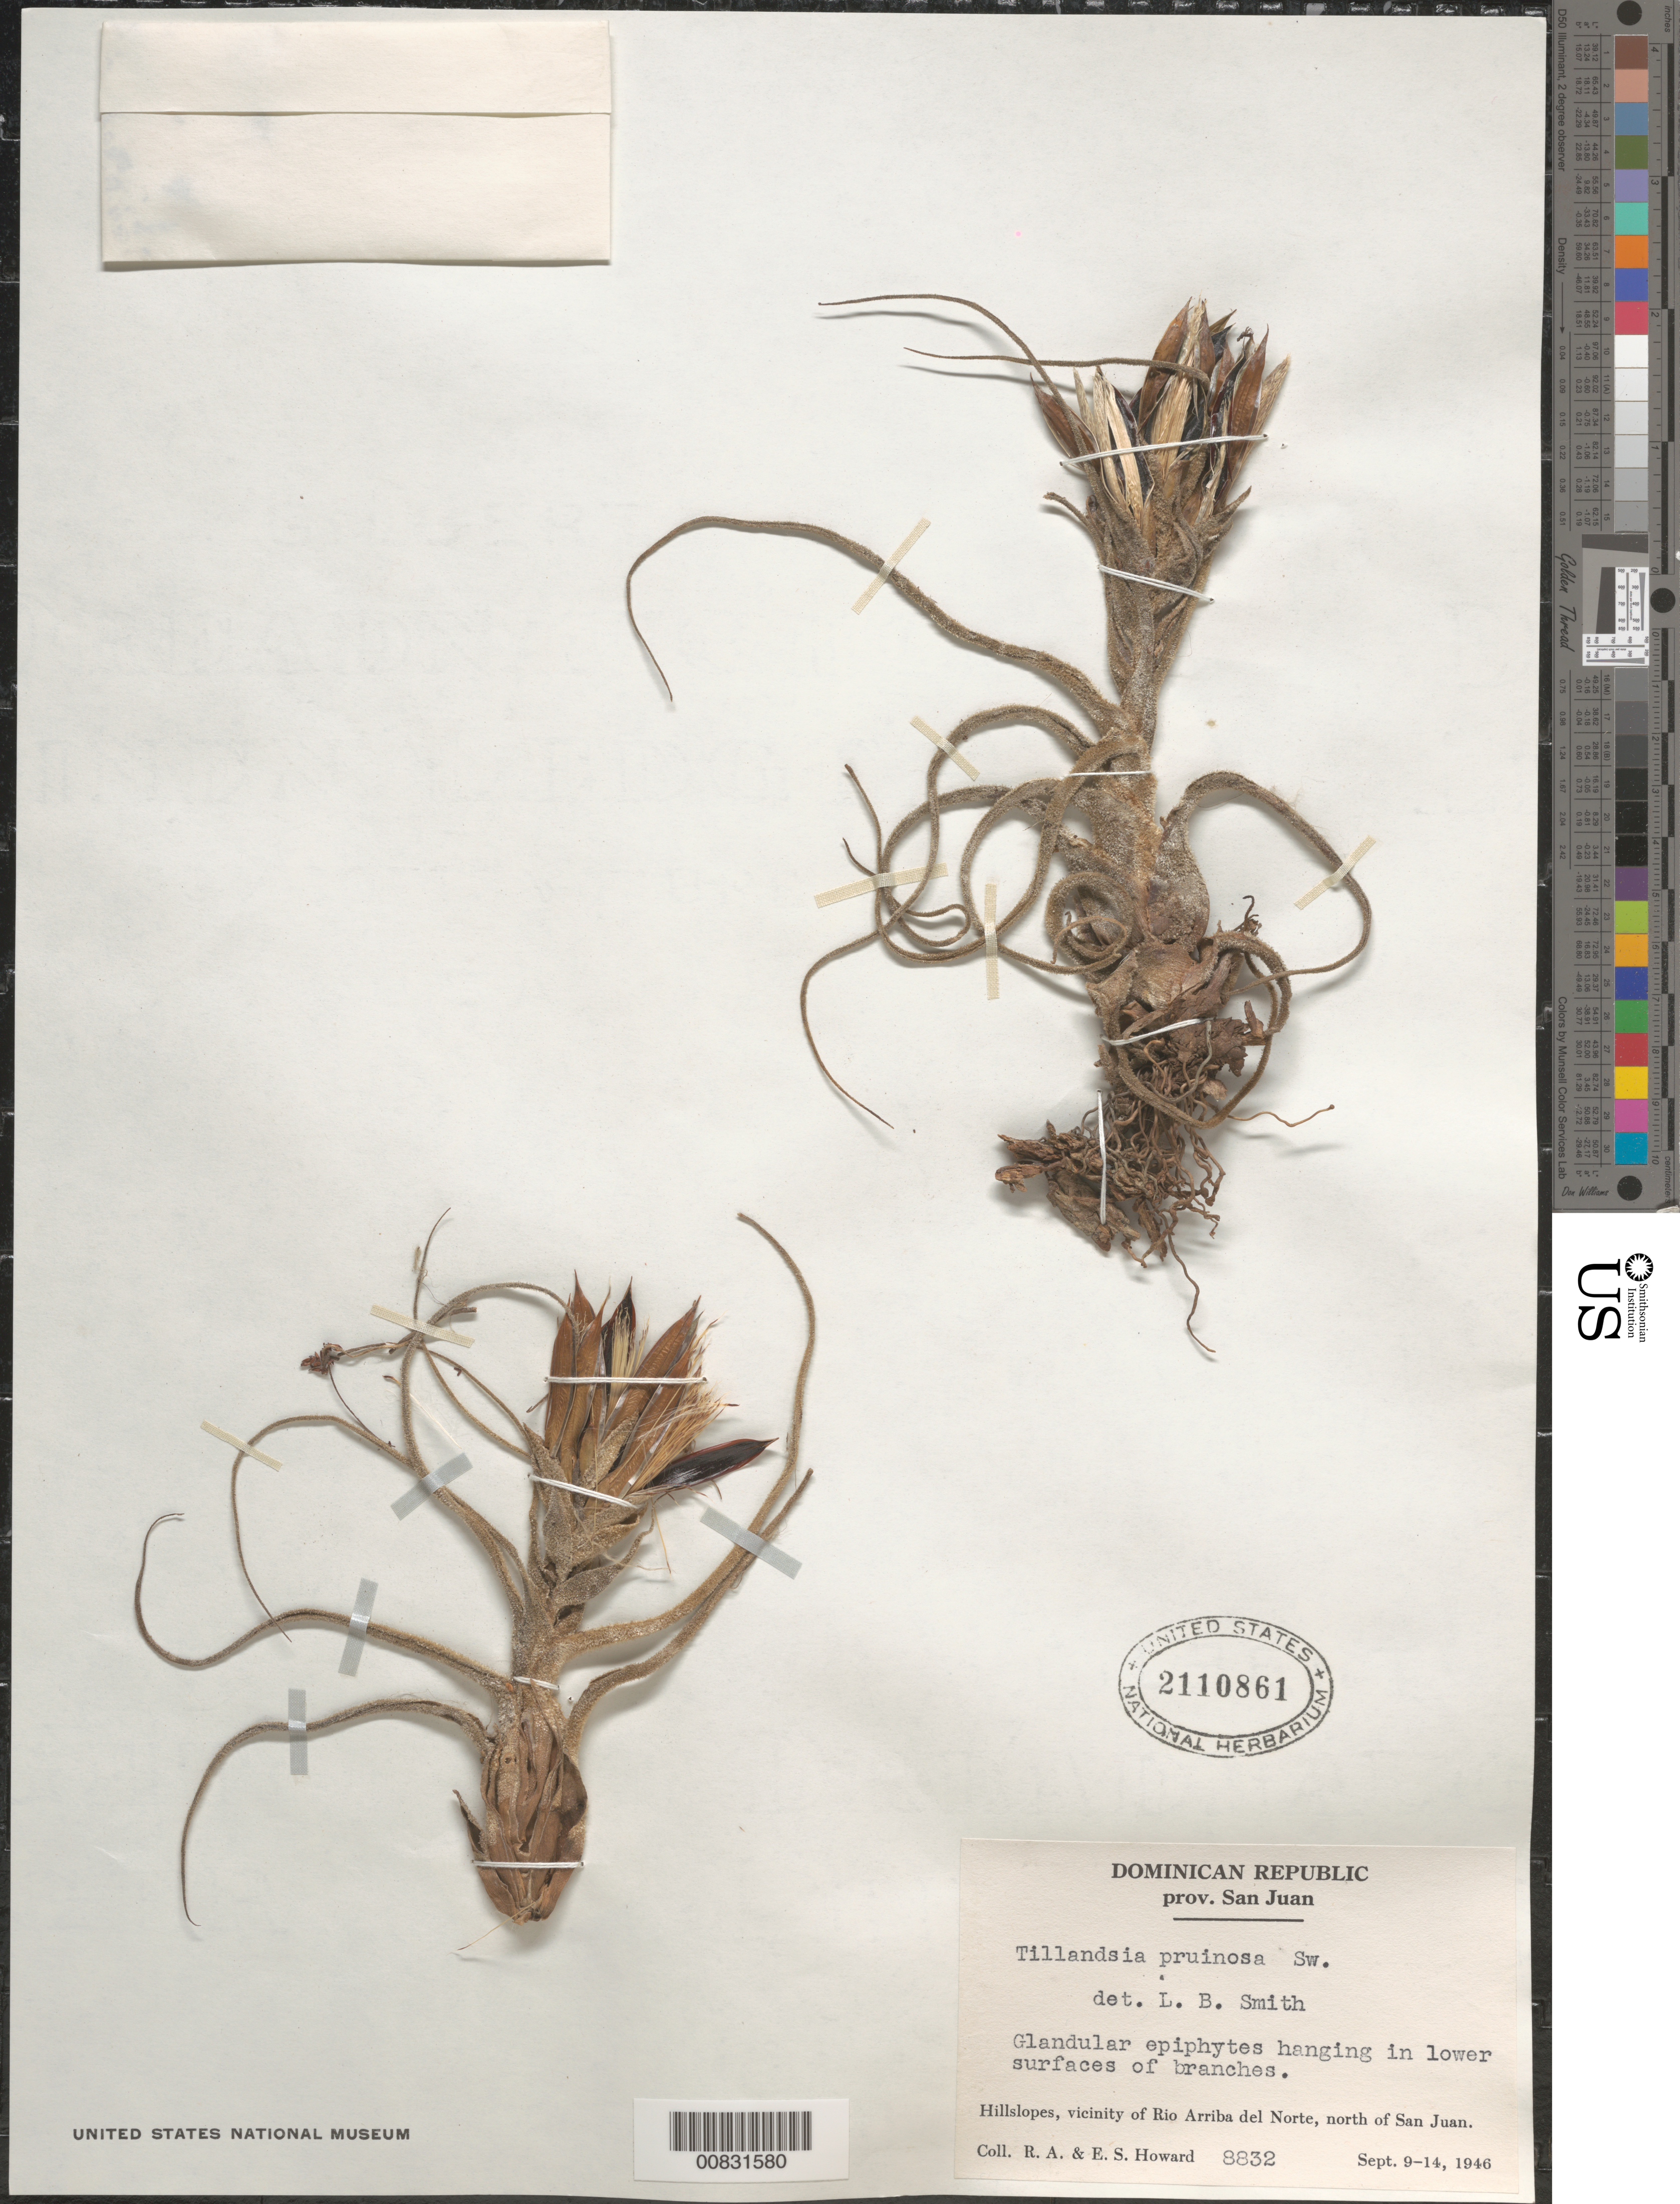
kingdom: Plantae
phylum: Tracheophyta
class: Liliopsida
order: Poales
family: Bromeliaceae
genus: Tillandsia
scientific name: Tillandsia pruinosa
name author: Sw.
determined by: Smith, Lyman B., (US), NMNH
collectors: R. A. Howard & E. S. Howard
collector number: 8832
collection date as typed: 09 Sep 1946 to 14 Sep 1946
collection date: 1946-09-09/1946-09-14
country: Dominican Republic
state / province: San Juan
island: Hispaniola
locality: Hillslopes, vicinity of Río Arriba del Norte, north of San Juan.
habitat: Glandular epiphytes hanging in lower surfaces of branches.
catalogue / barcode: US 2110861